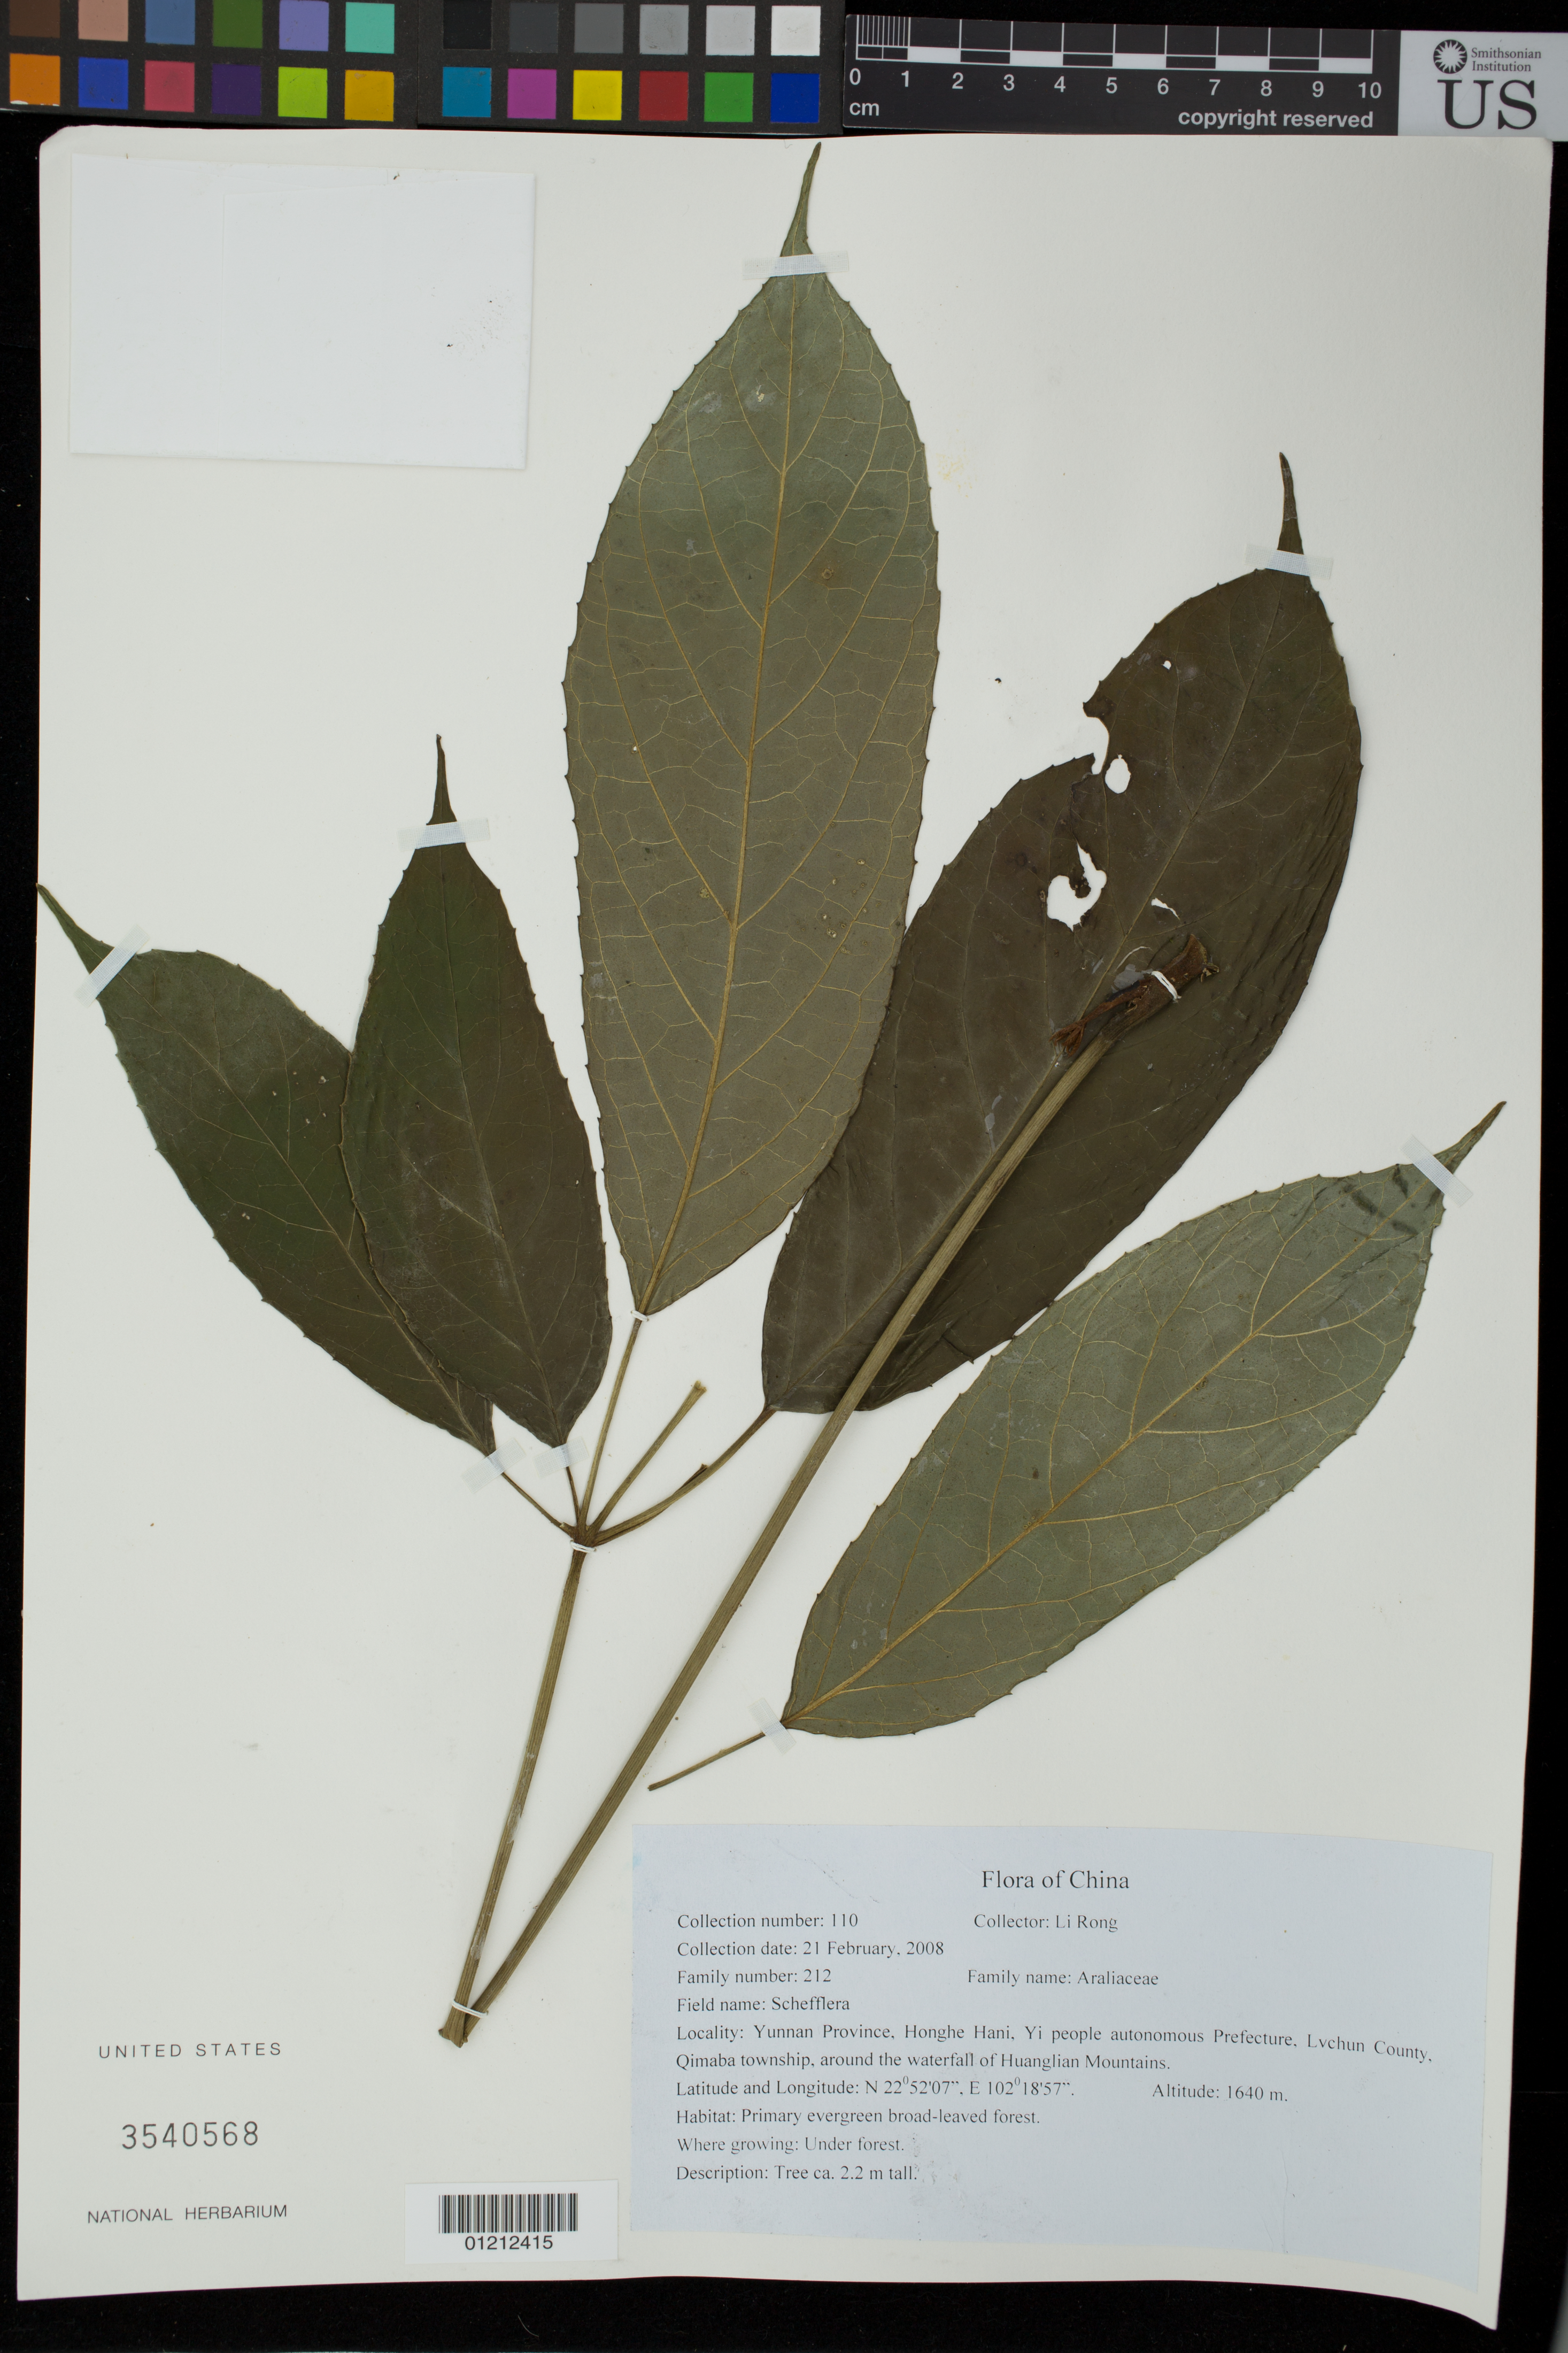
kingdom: Plantae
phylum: Tracheophyta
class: Magnoliopsida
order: Apiales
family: Araliaceae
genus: Schefflera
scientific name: Schefflera sp.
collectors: R. Li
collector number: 110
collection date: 2008-02-21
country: China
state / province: Yunnan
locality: Honghe Hani, Yi people autonomous Prefecture,Lvchun County, Qimaba township, around the waterfall of Huanglian Mountains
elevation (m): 1640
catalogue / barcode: US 3540568